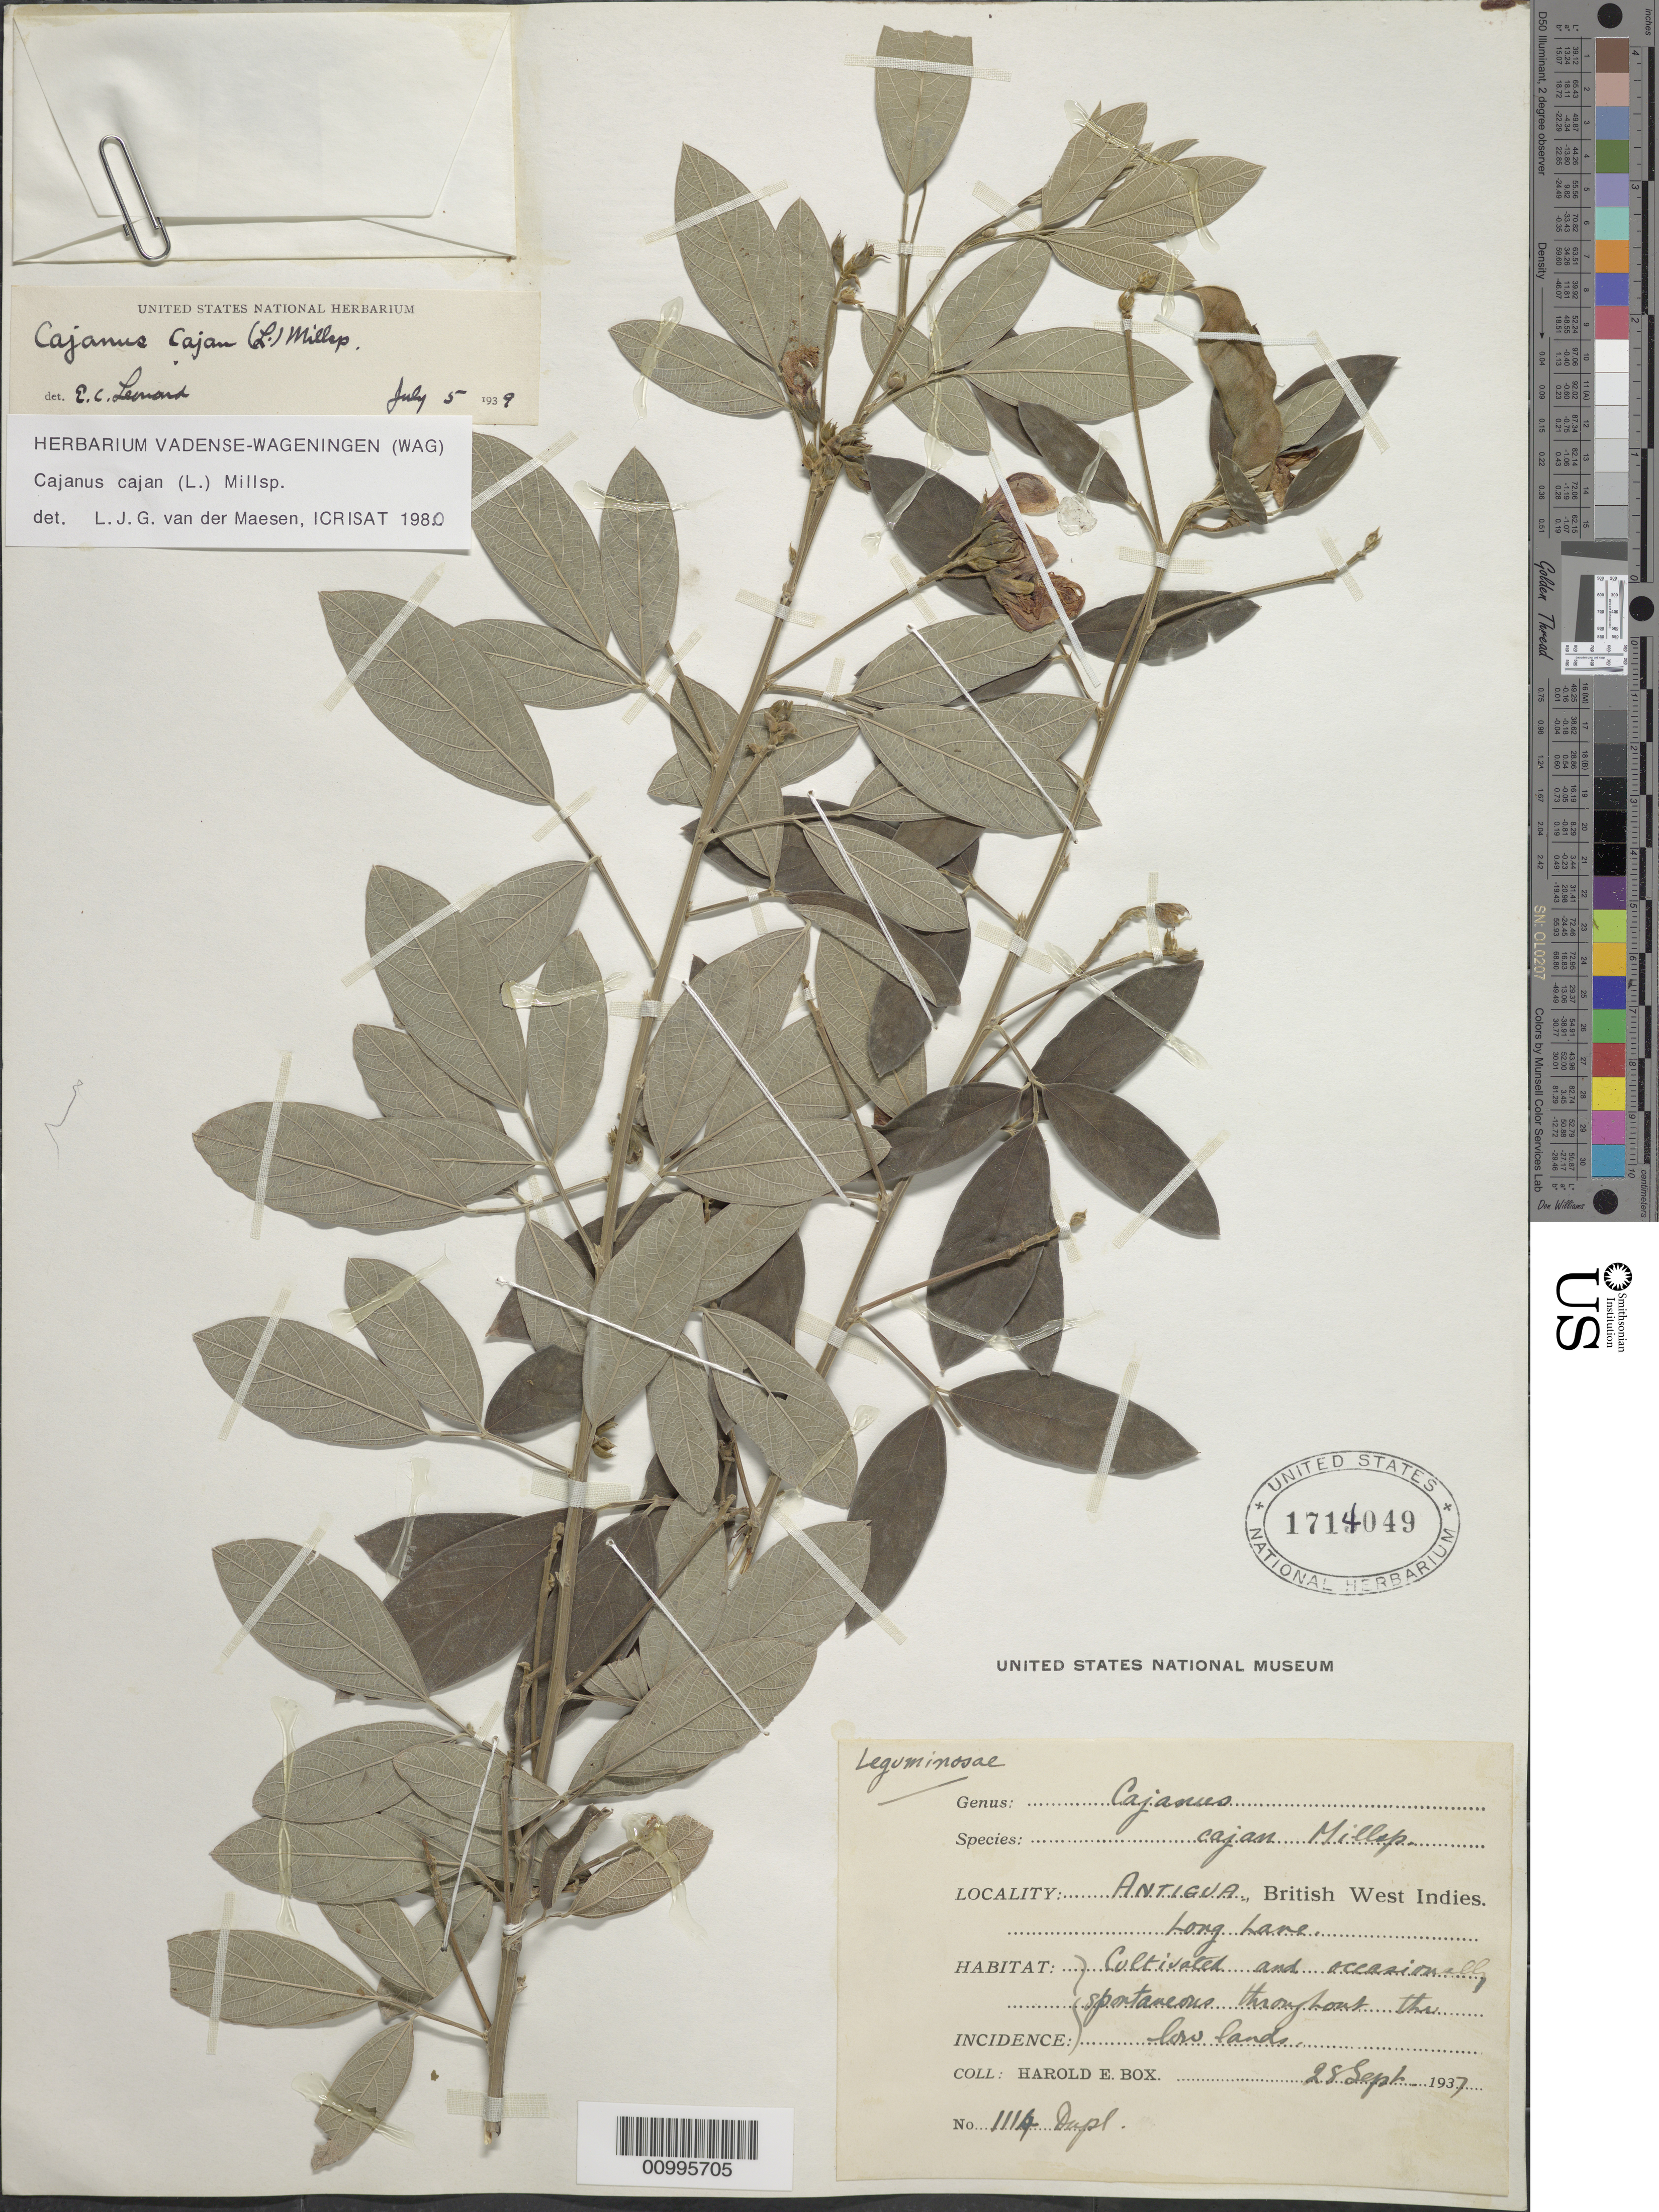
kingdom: Plantae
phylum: Tracheophyta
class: Magnoliopsida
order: Fabales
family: Fabaceae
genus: Cajanus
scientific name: Cajanus cajan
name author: (L.) Huth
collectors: H. E. Box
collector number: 1114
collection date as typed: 25 Sep 1937 or 28 Sep 1937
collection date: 1937-09-25 or 1937-09-28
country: Antigua and Barbuda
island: Antigua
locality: Long Lane.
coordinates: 0 N, 0 E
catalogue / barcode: US 1714049